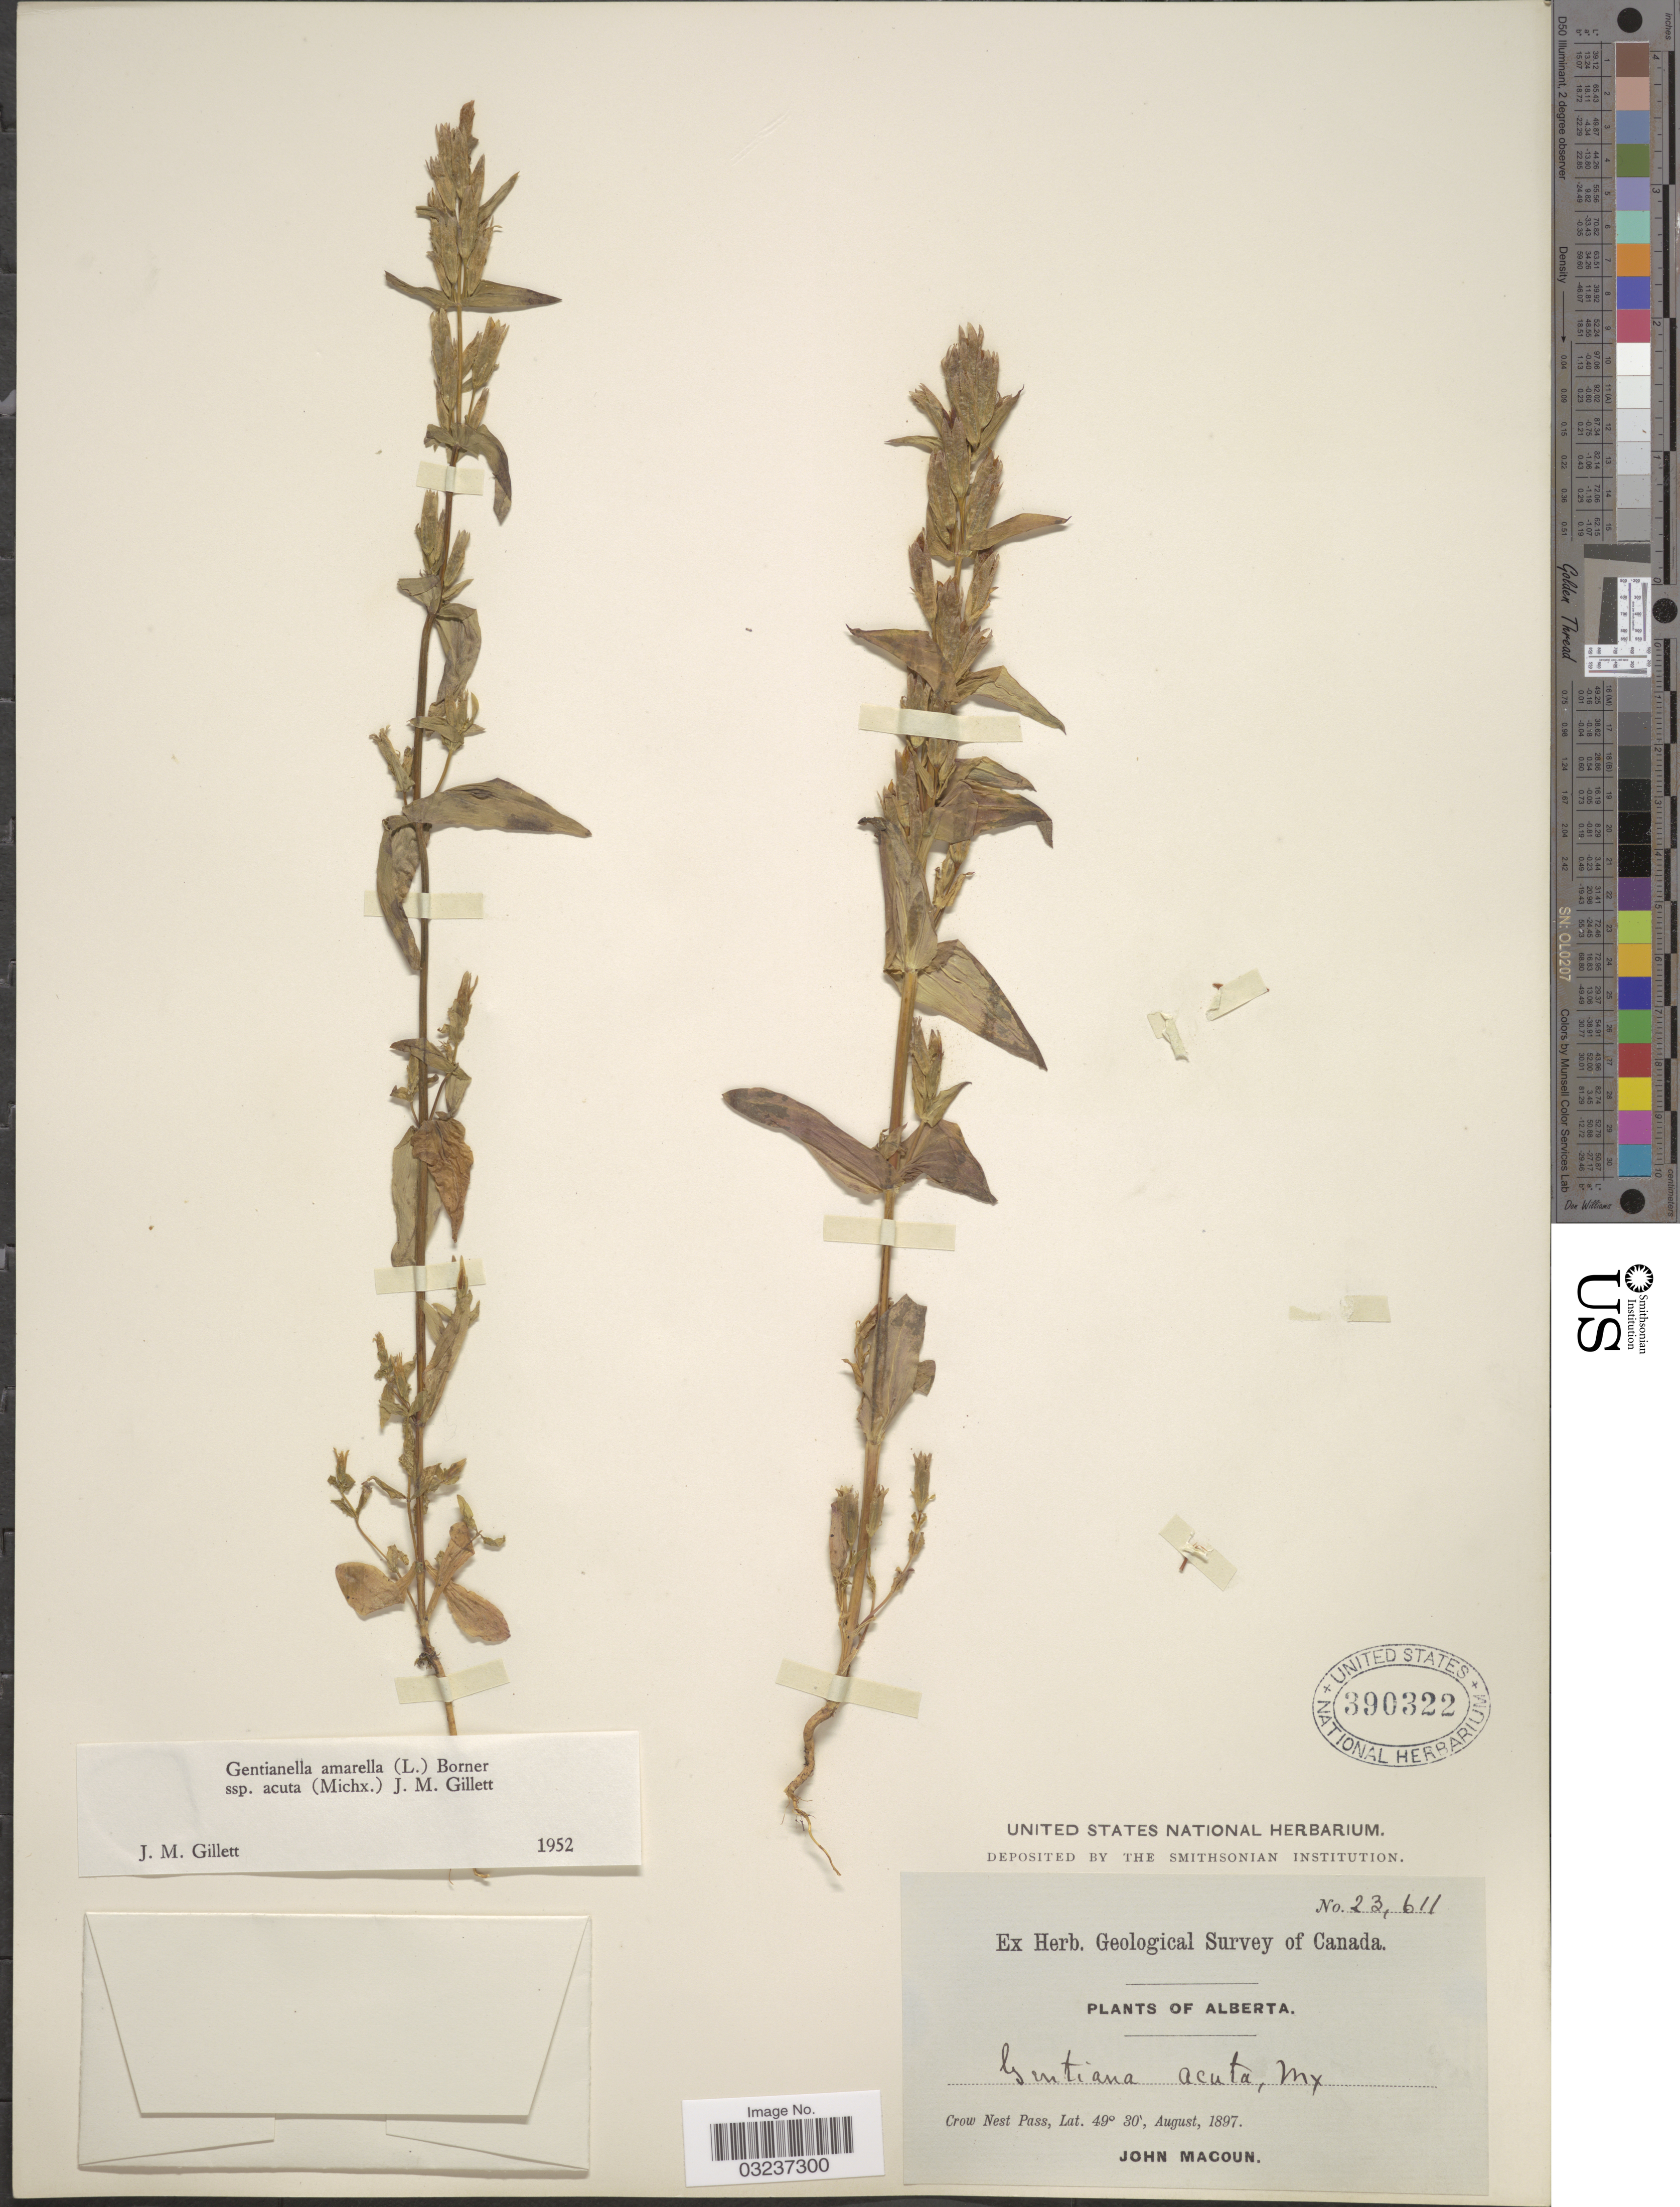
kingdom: Plantae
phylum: Tracheophyta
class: Magnoliopsida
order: Gentianales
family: Gentianaceae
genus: Gentianella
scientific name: Gentianella amarella subsp. acuta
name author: (Michx.) J.M. Gillett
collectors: J. Macoun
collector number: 23611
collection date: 1897-08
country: Canada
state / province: Alberta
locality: Crow Nest Pass.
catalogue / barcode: US 390322